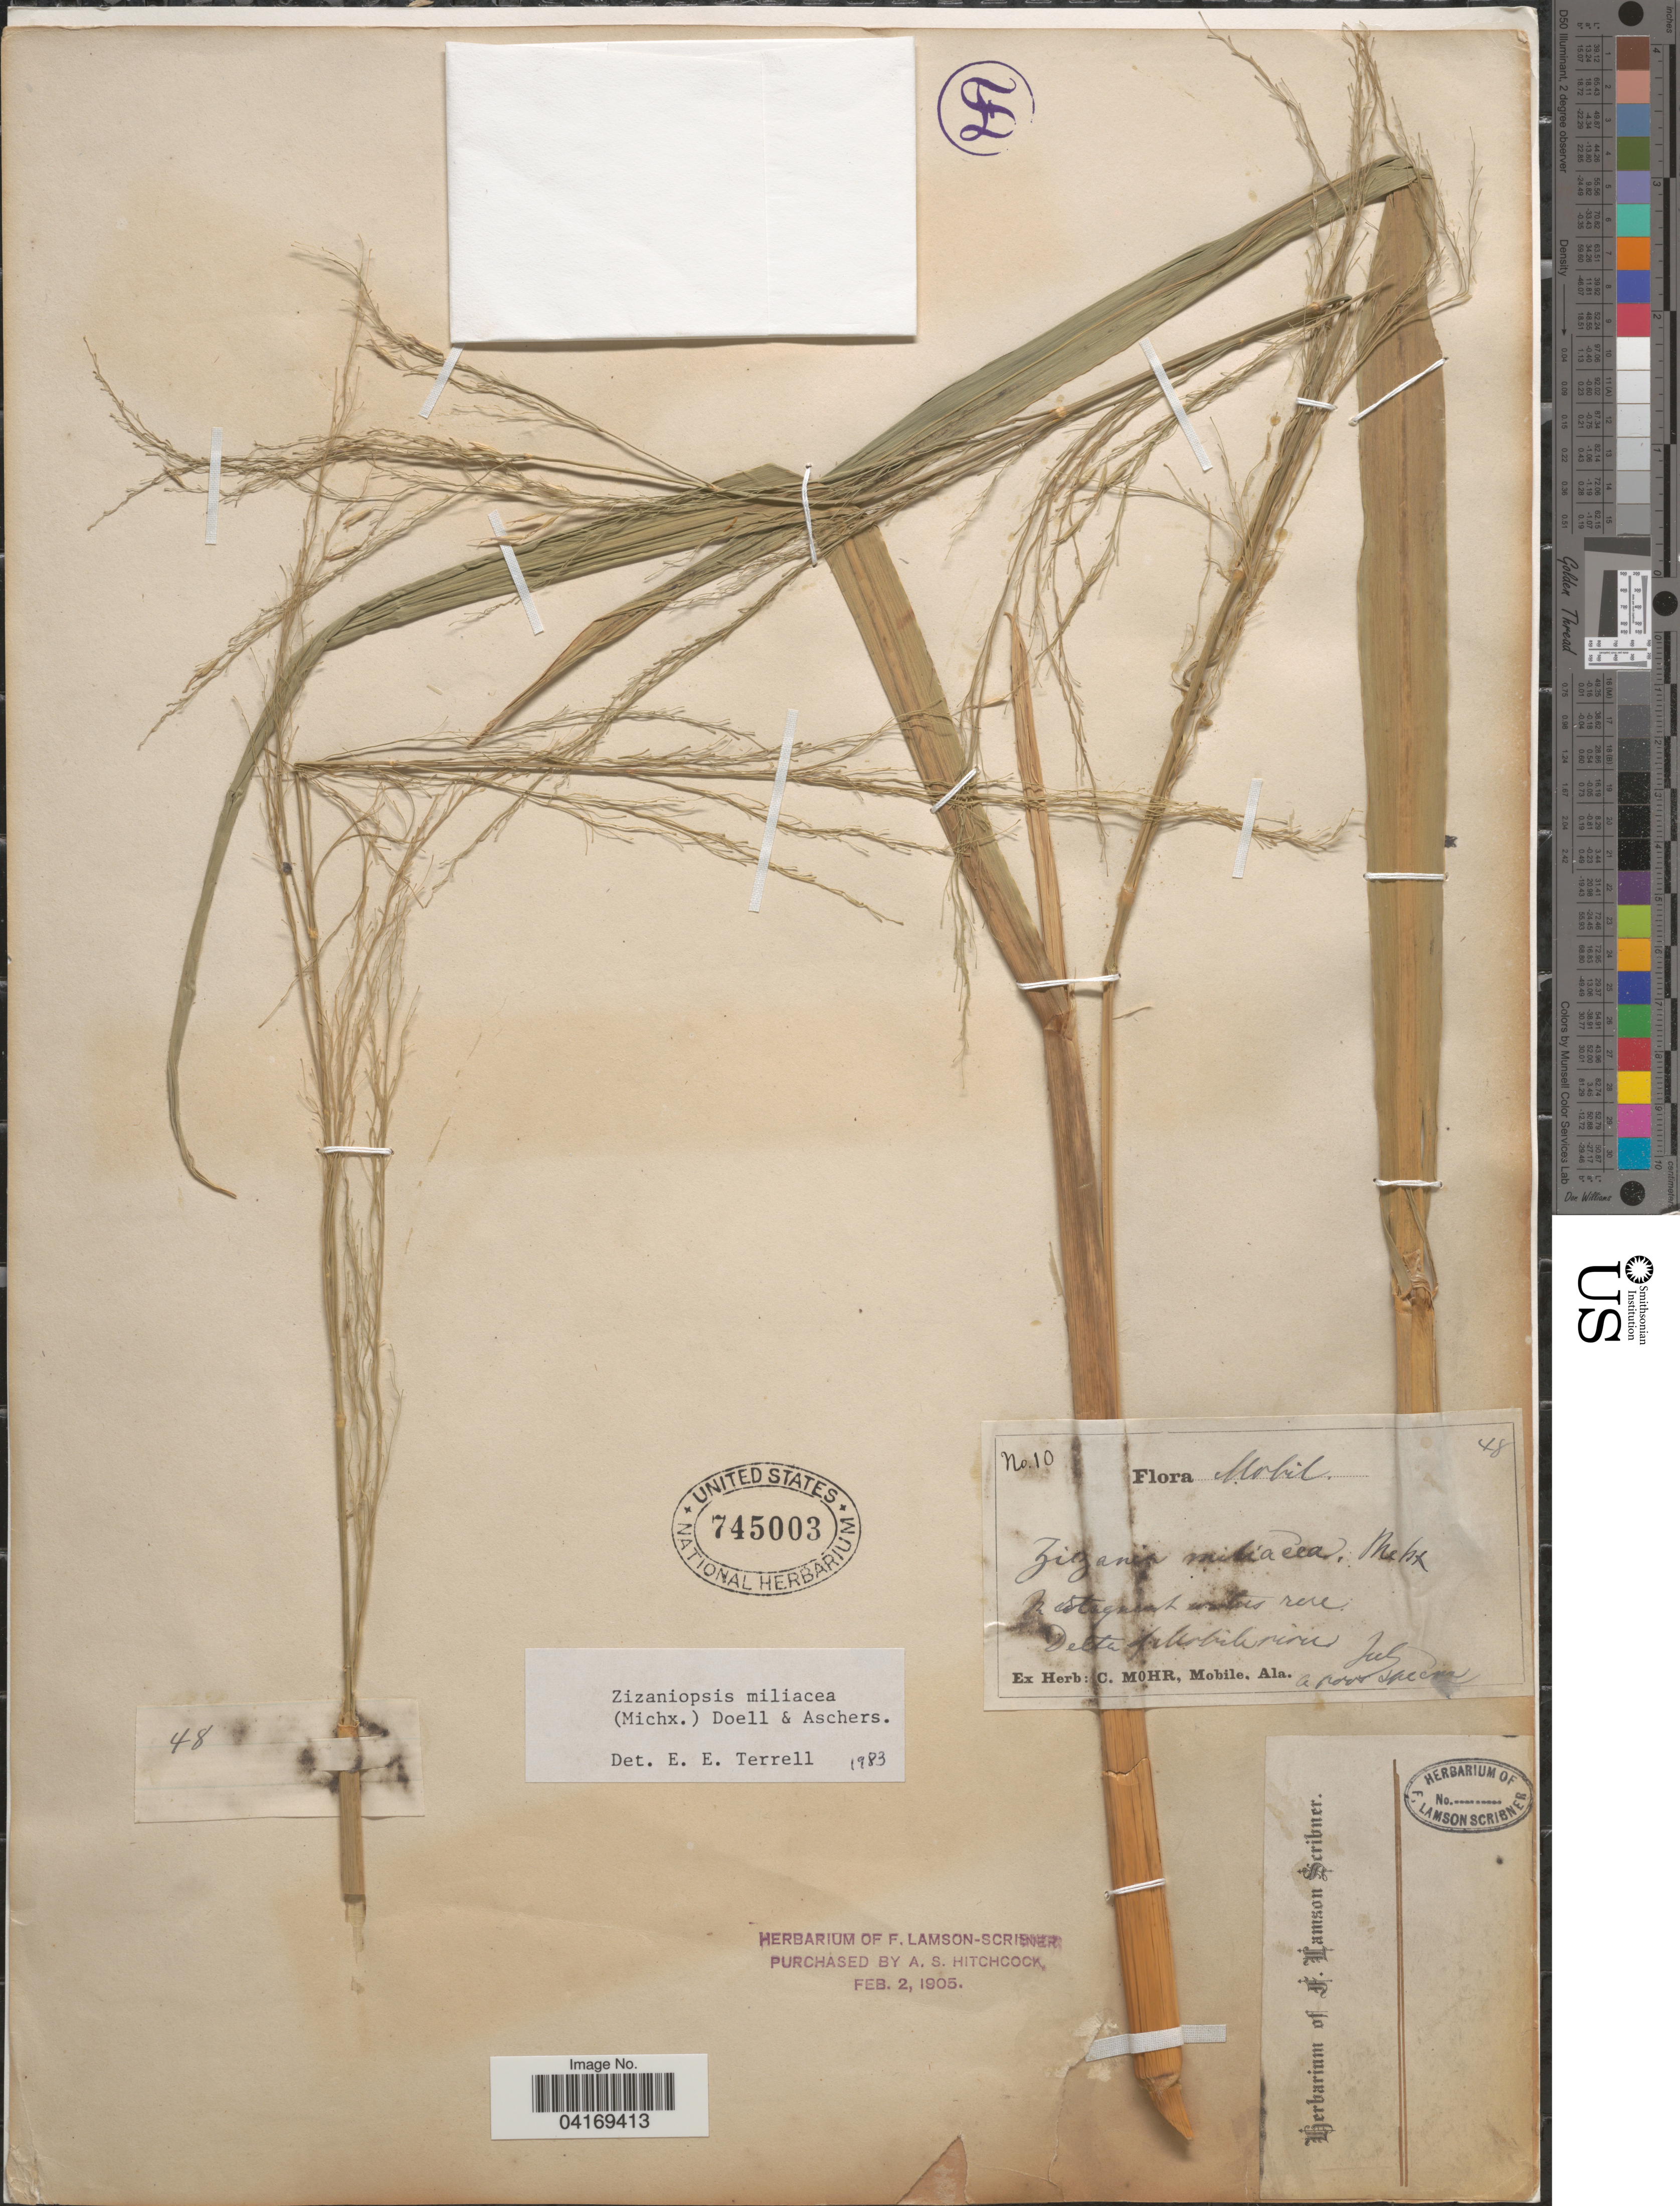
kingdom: Plantae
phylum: Tracheophyta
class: Liliopsida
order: Poales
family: Poaceae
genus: Zizaniopsis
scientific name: Zizaniopsis miliacea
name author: (Michx.) Döll & Asch.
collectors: ex herb. C. Mohr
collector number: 10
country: United States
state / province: Alabama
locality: Mobil. Delta Mobile river.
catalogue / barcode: US 745003